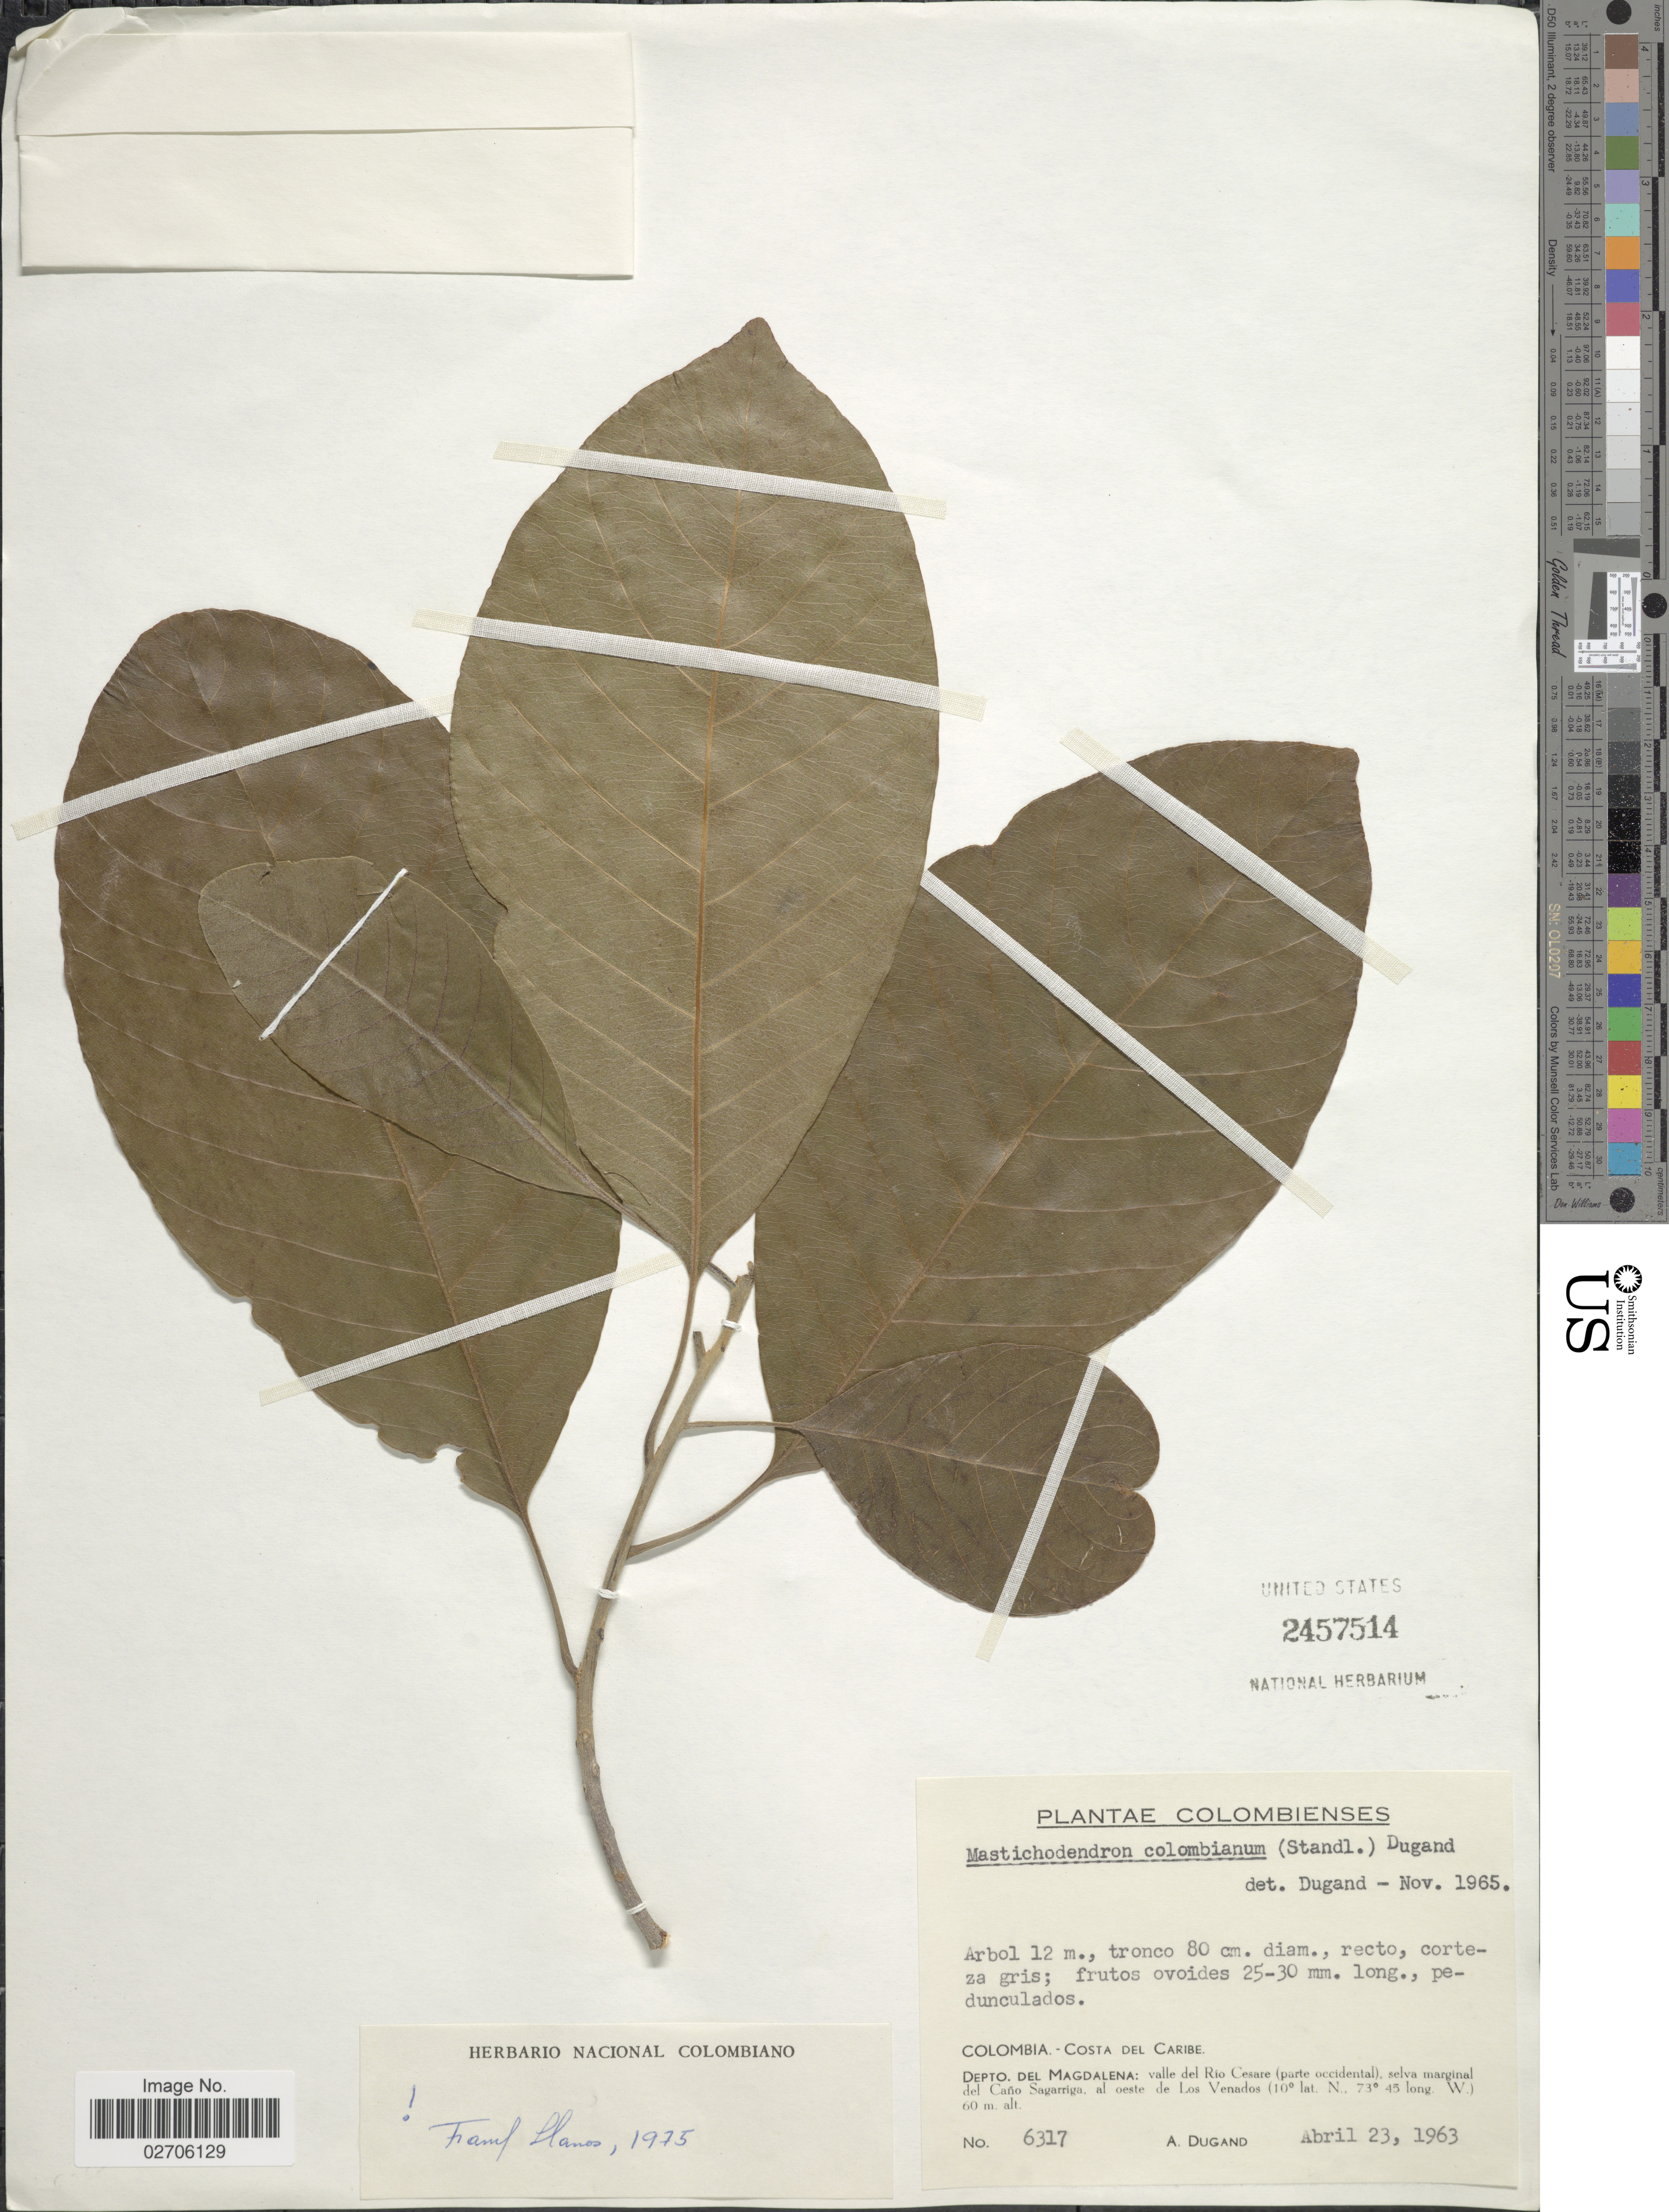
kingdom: Plantae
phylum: Tracheophyta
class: Magnoliopsida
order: Ericales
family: Sapotaceae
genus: Pradosia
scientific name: Pradosia colombiana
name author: (Standl.) T.D. Penn. ex T.J. Ayers & Boufford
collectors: A. Dugand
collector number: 6317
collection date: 1963-04-23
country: Colombia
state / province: Magdalena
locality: Costa del Caribe. Depto. del Magdalena: valle del Río Cesare (parte occidental), selva marginal del Caño Sagarriga, al oeste de Los Venados.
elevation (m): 60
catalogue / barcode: US 2457514